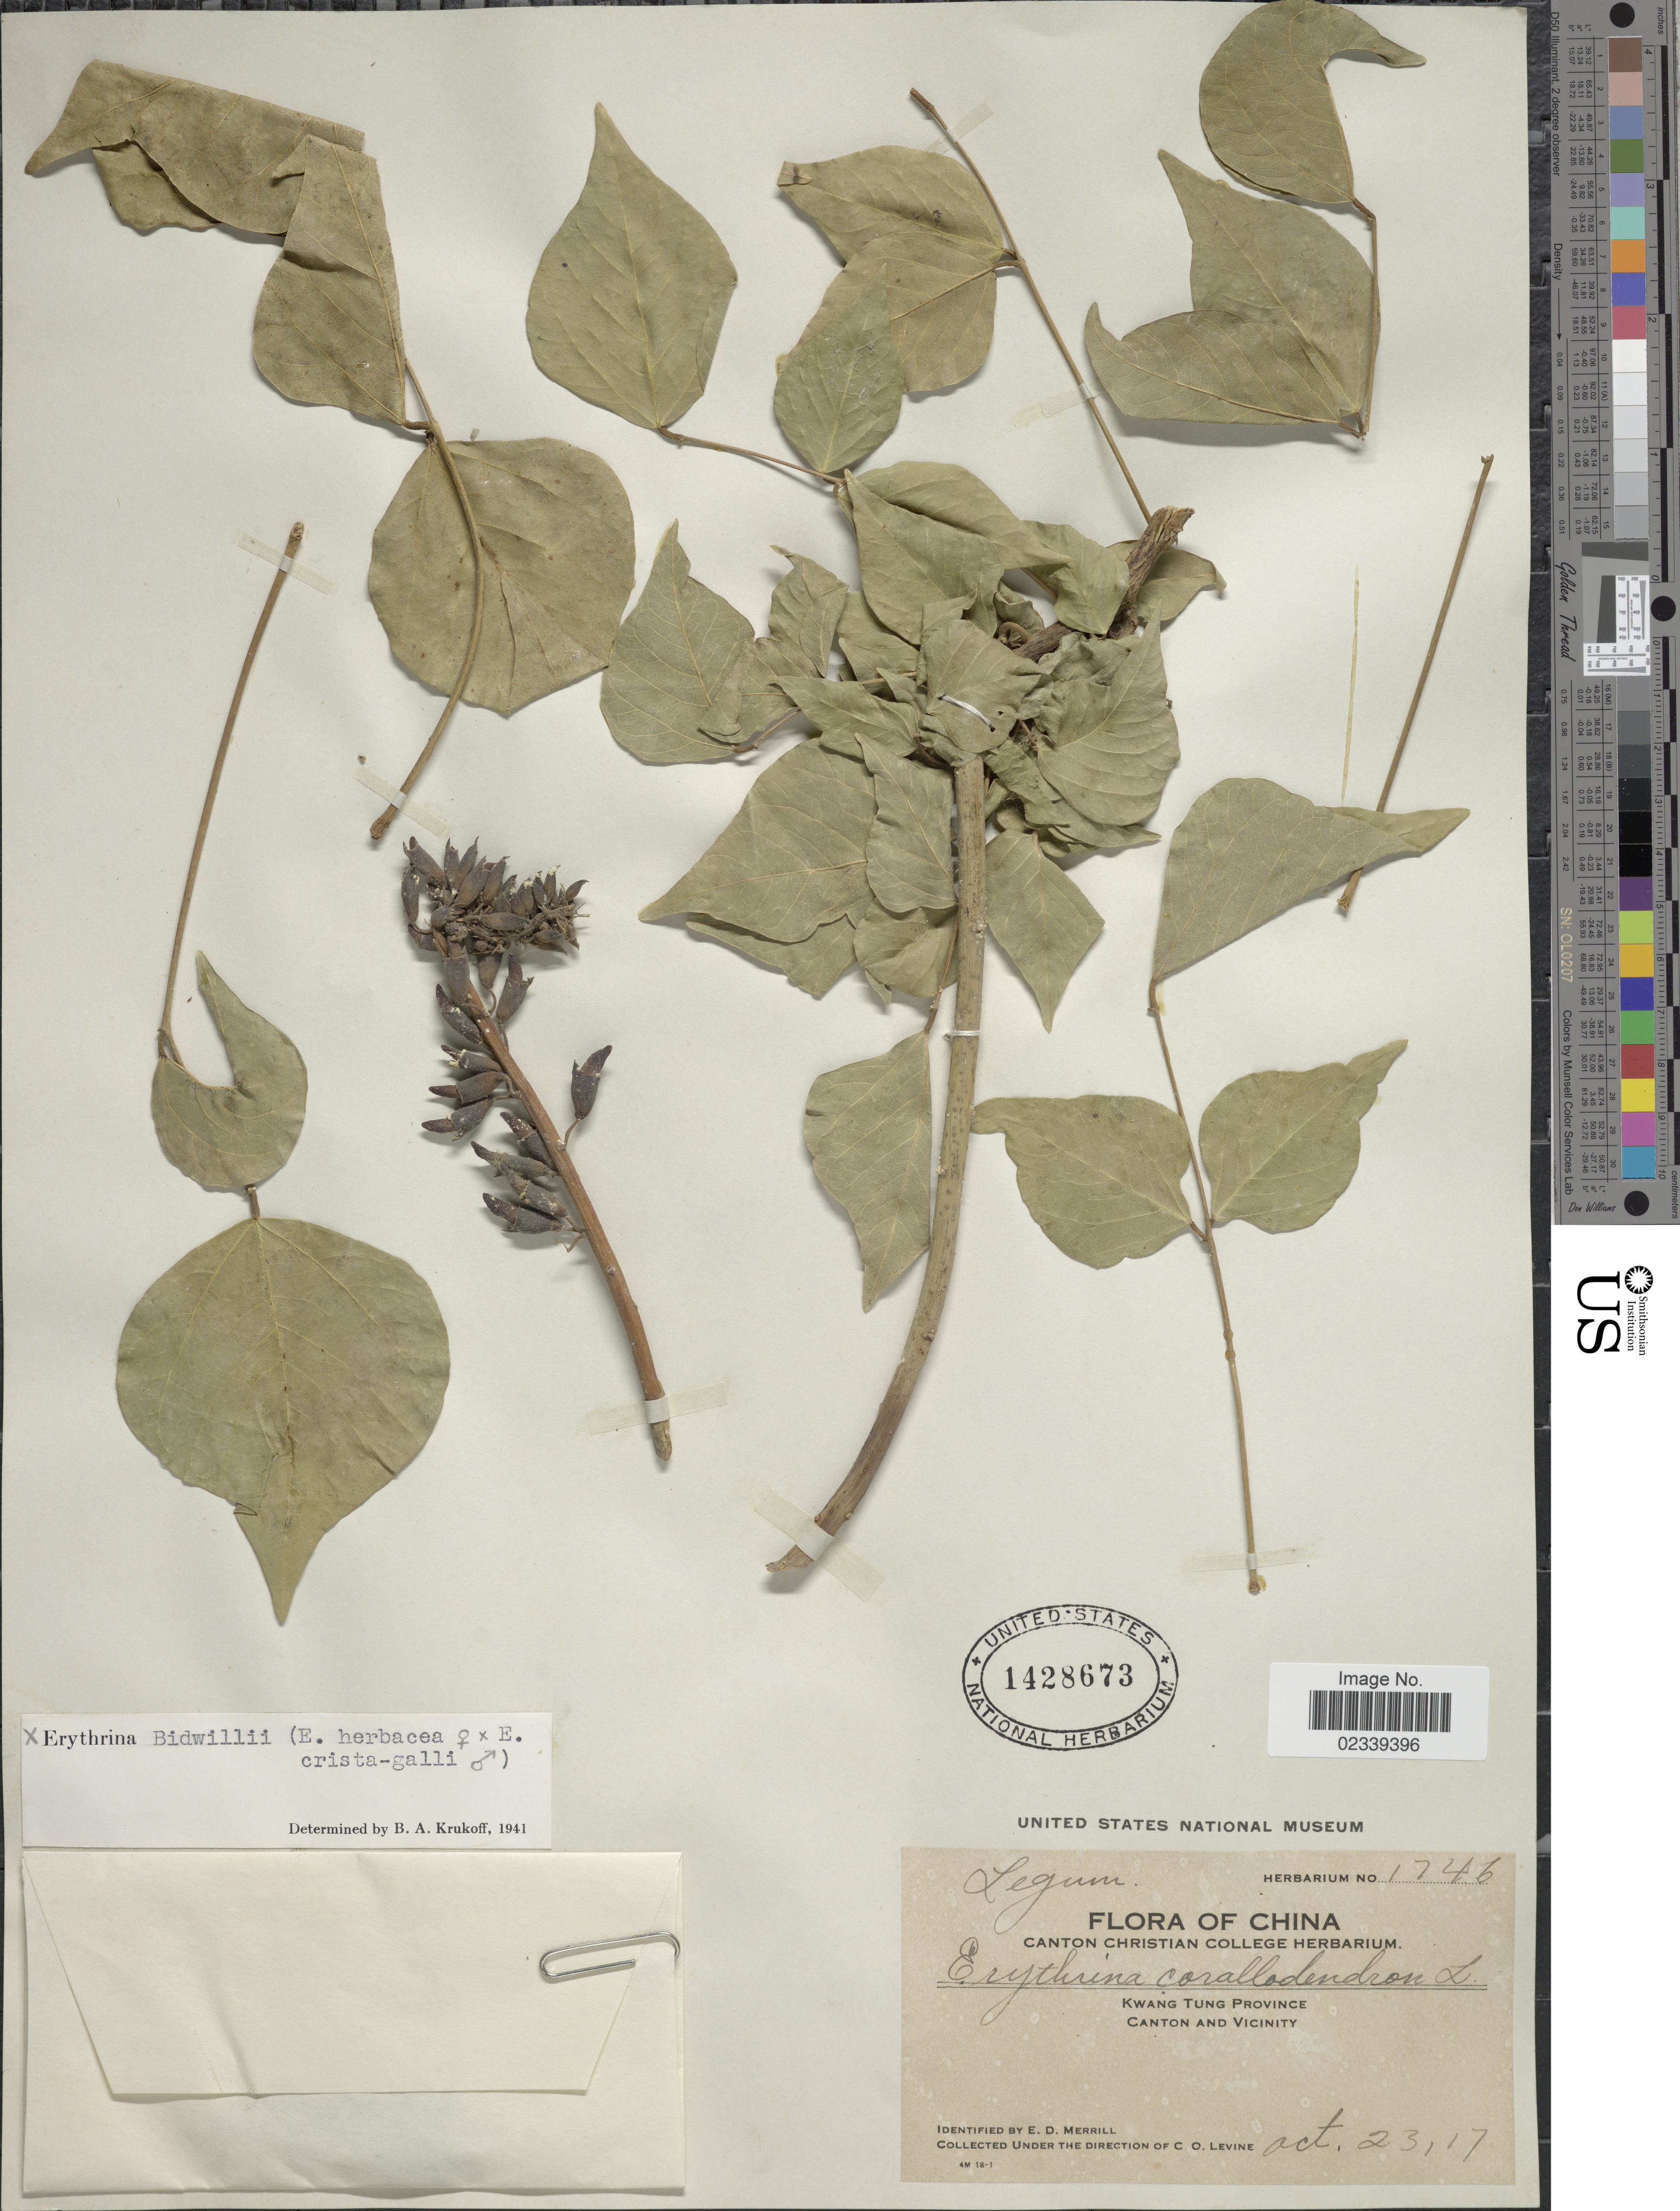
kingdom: Plantae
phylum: Tracheophyta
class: Magnoliopsida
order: Fabales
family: Fabaceae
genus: Erythrina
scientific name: Erythrina x bidwillii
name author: Lindl.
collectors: C. O. Levine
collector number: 1746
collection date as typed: Transcribed d/m/y: 23/10/17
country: China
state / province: Guangdong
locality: Kwang Tung Province, Canton and Vicinity.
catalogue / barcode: US 1428673